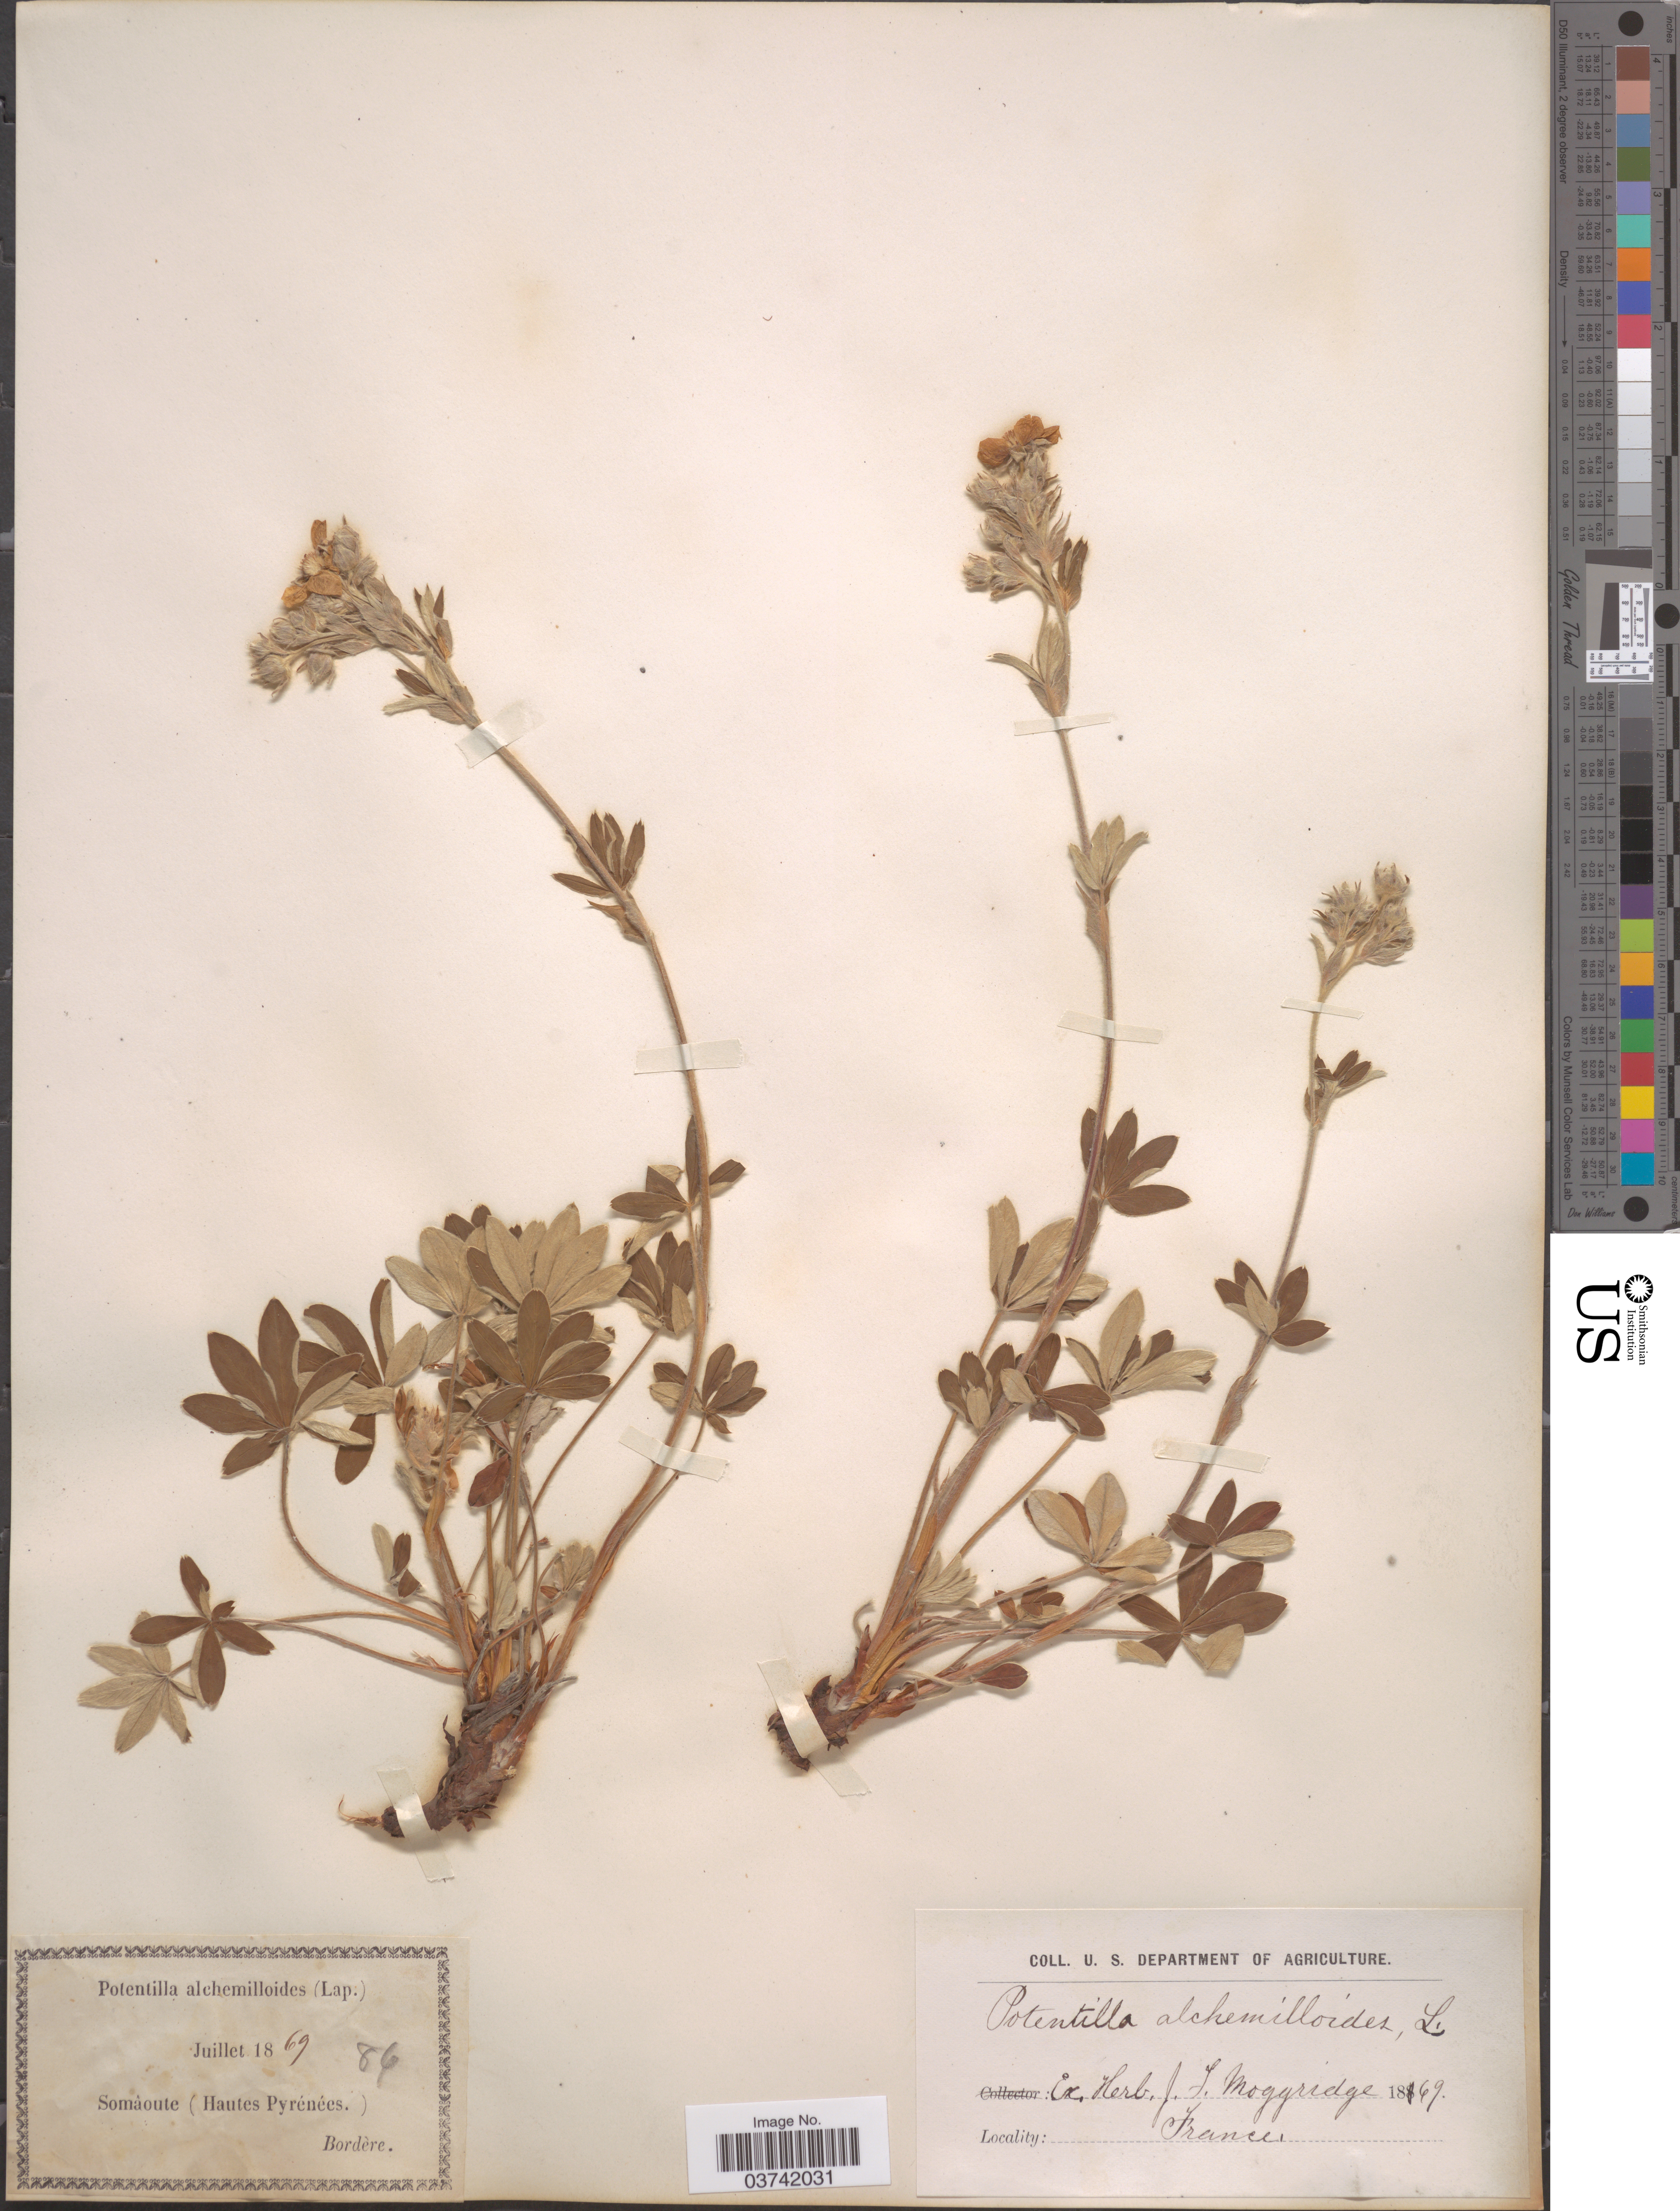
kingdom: Plantae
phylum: Tracheophyta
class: Magnoliopsida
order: Rosales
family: Rosaceae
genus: Potentilla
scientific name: Potentilla alchemilloides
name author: D.F.K. Schltdl.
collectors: -. Bordère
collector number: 86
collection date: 1869-07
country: France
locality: Somàoute (Hautes Pyrénées.).